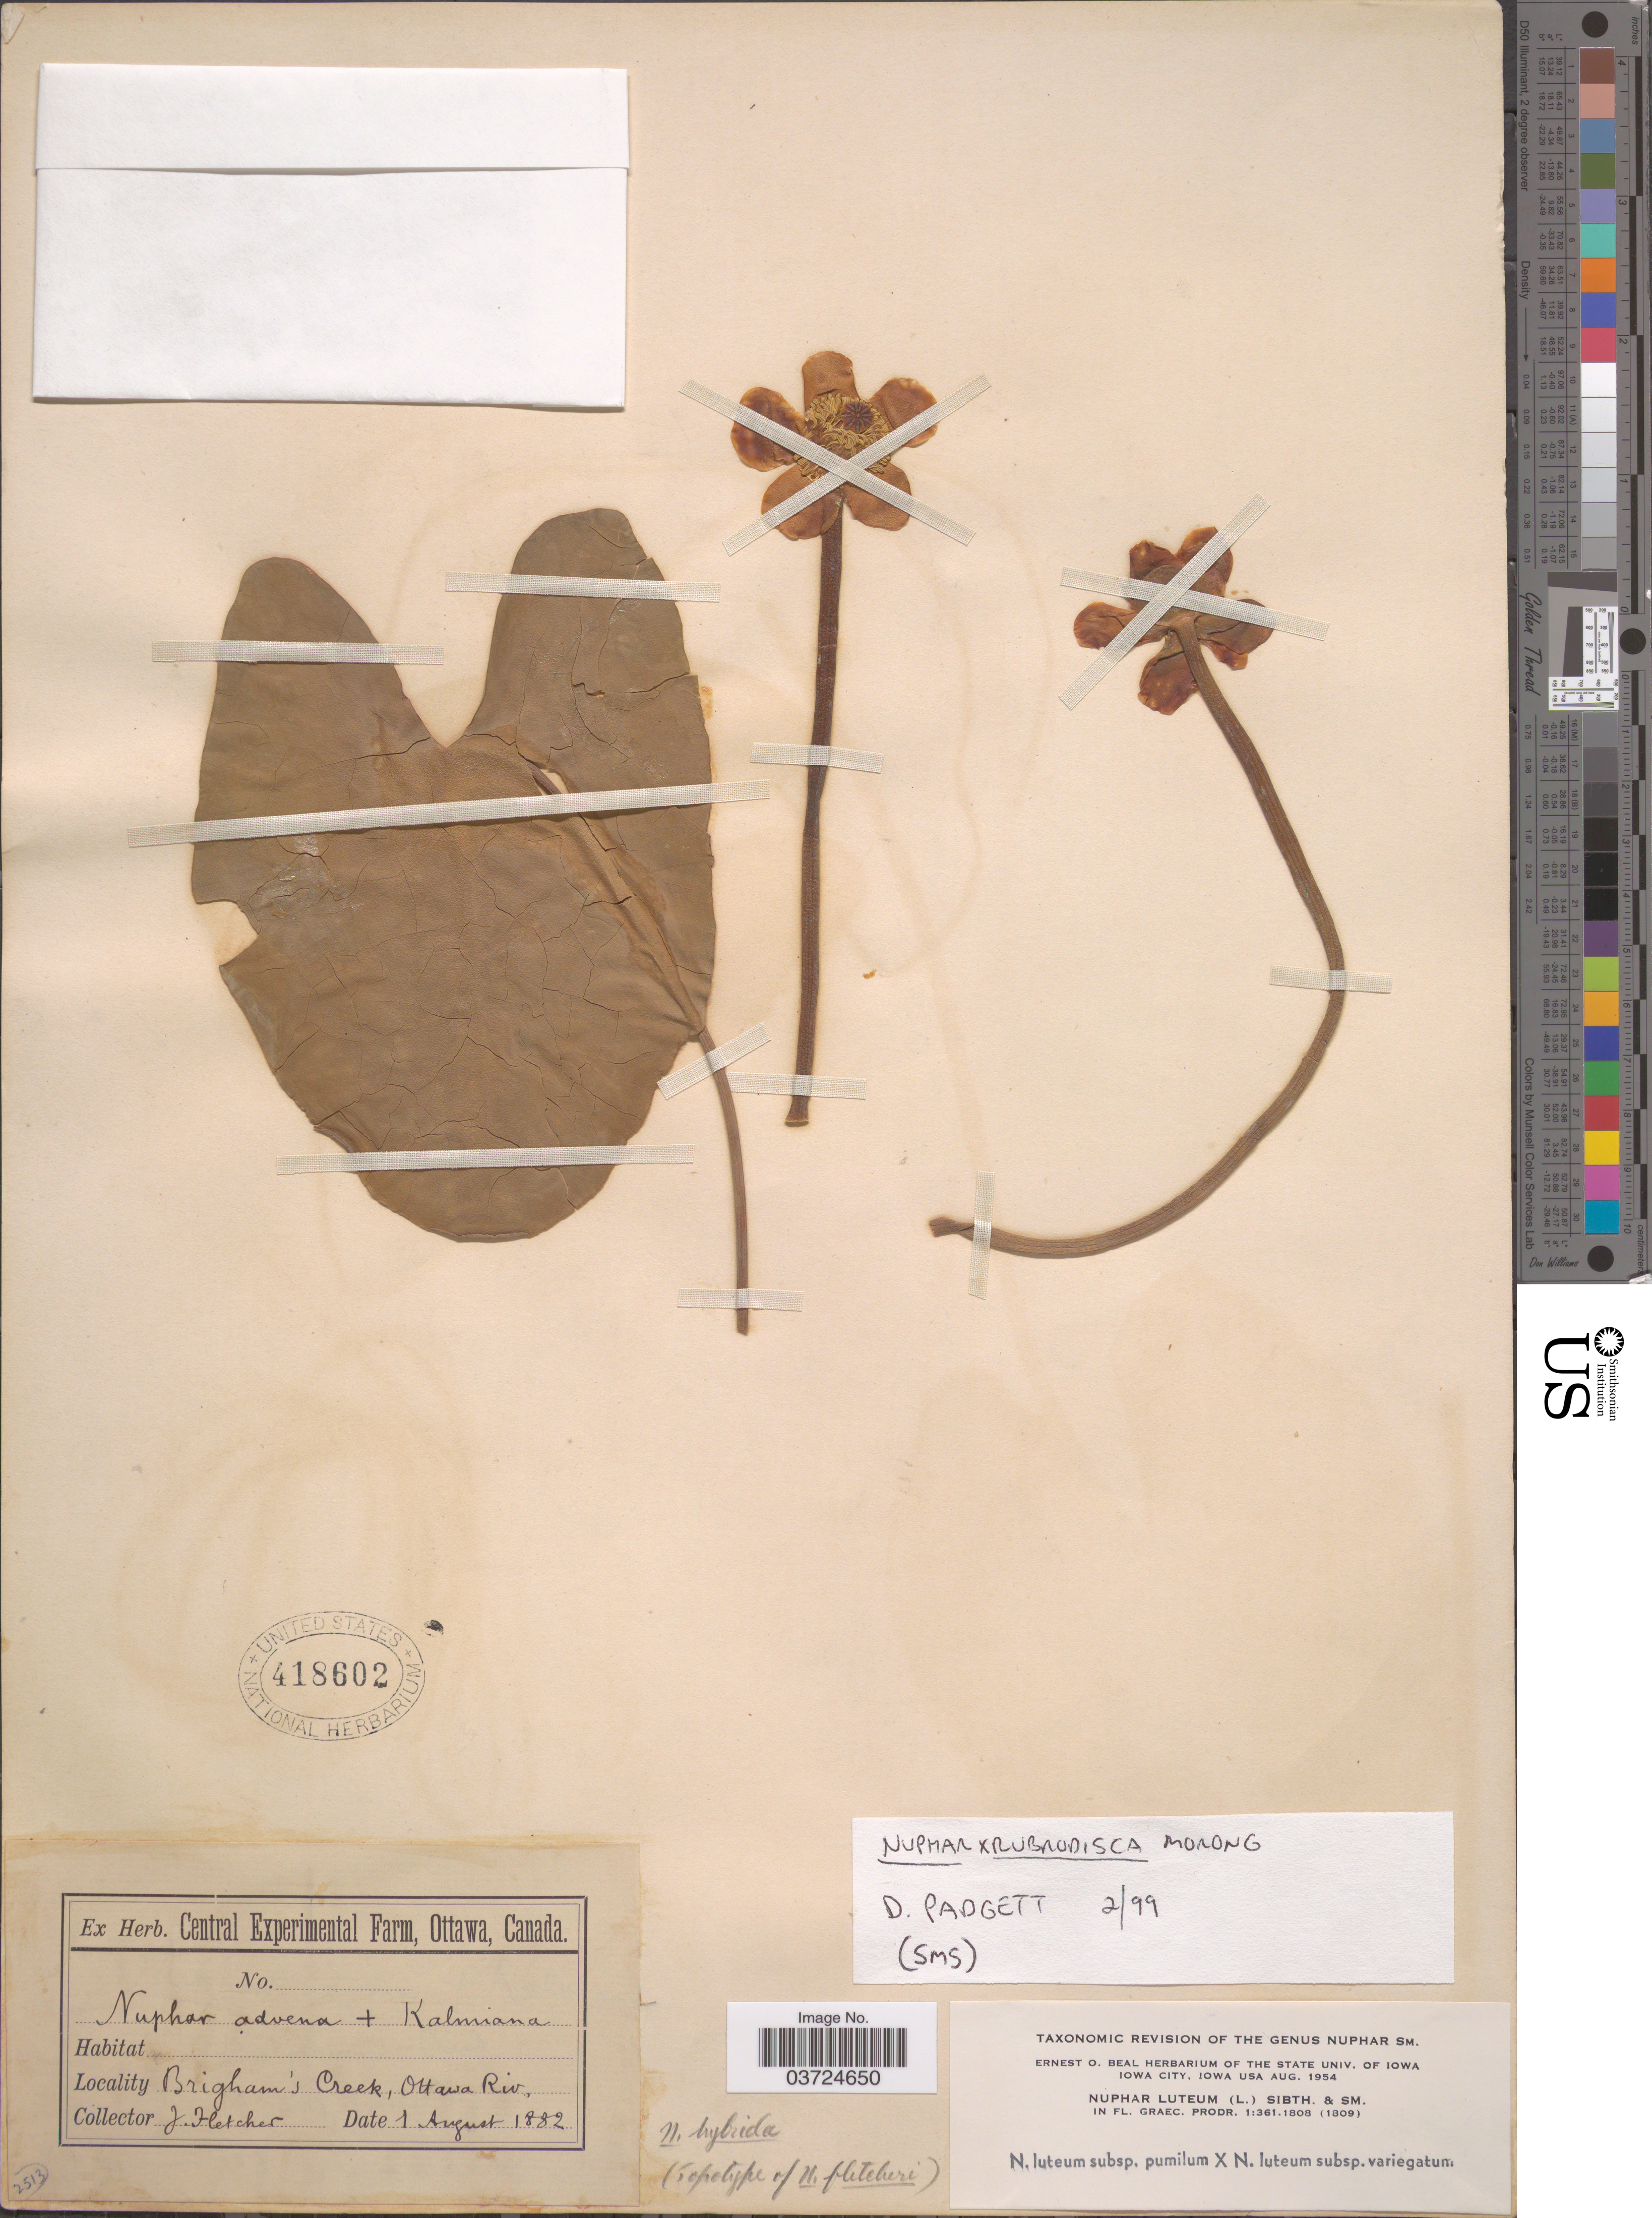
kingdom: Plantae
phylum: Tracheophyta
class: Magnoliopsida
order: Nymphaeales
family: Nymphaeaceae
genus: Nuphar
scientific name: Nuphar rubrodisca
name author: Morong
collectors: J. Hetcher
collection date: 1882-08-01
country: Canada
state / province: Ontario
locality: Brigham's Creek, Ottawa Riv.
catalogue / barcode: US 418602